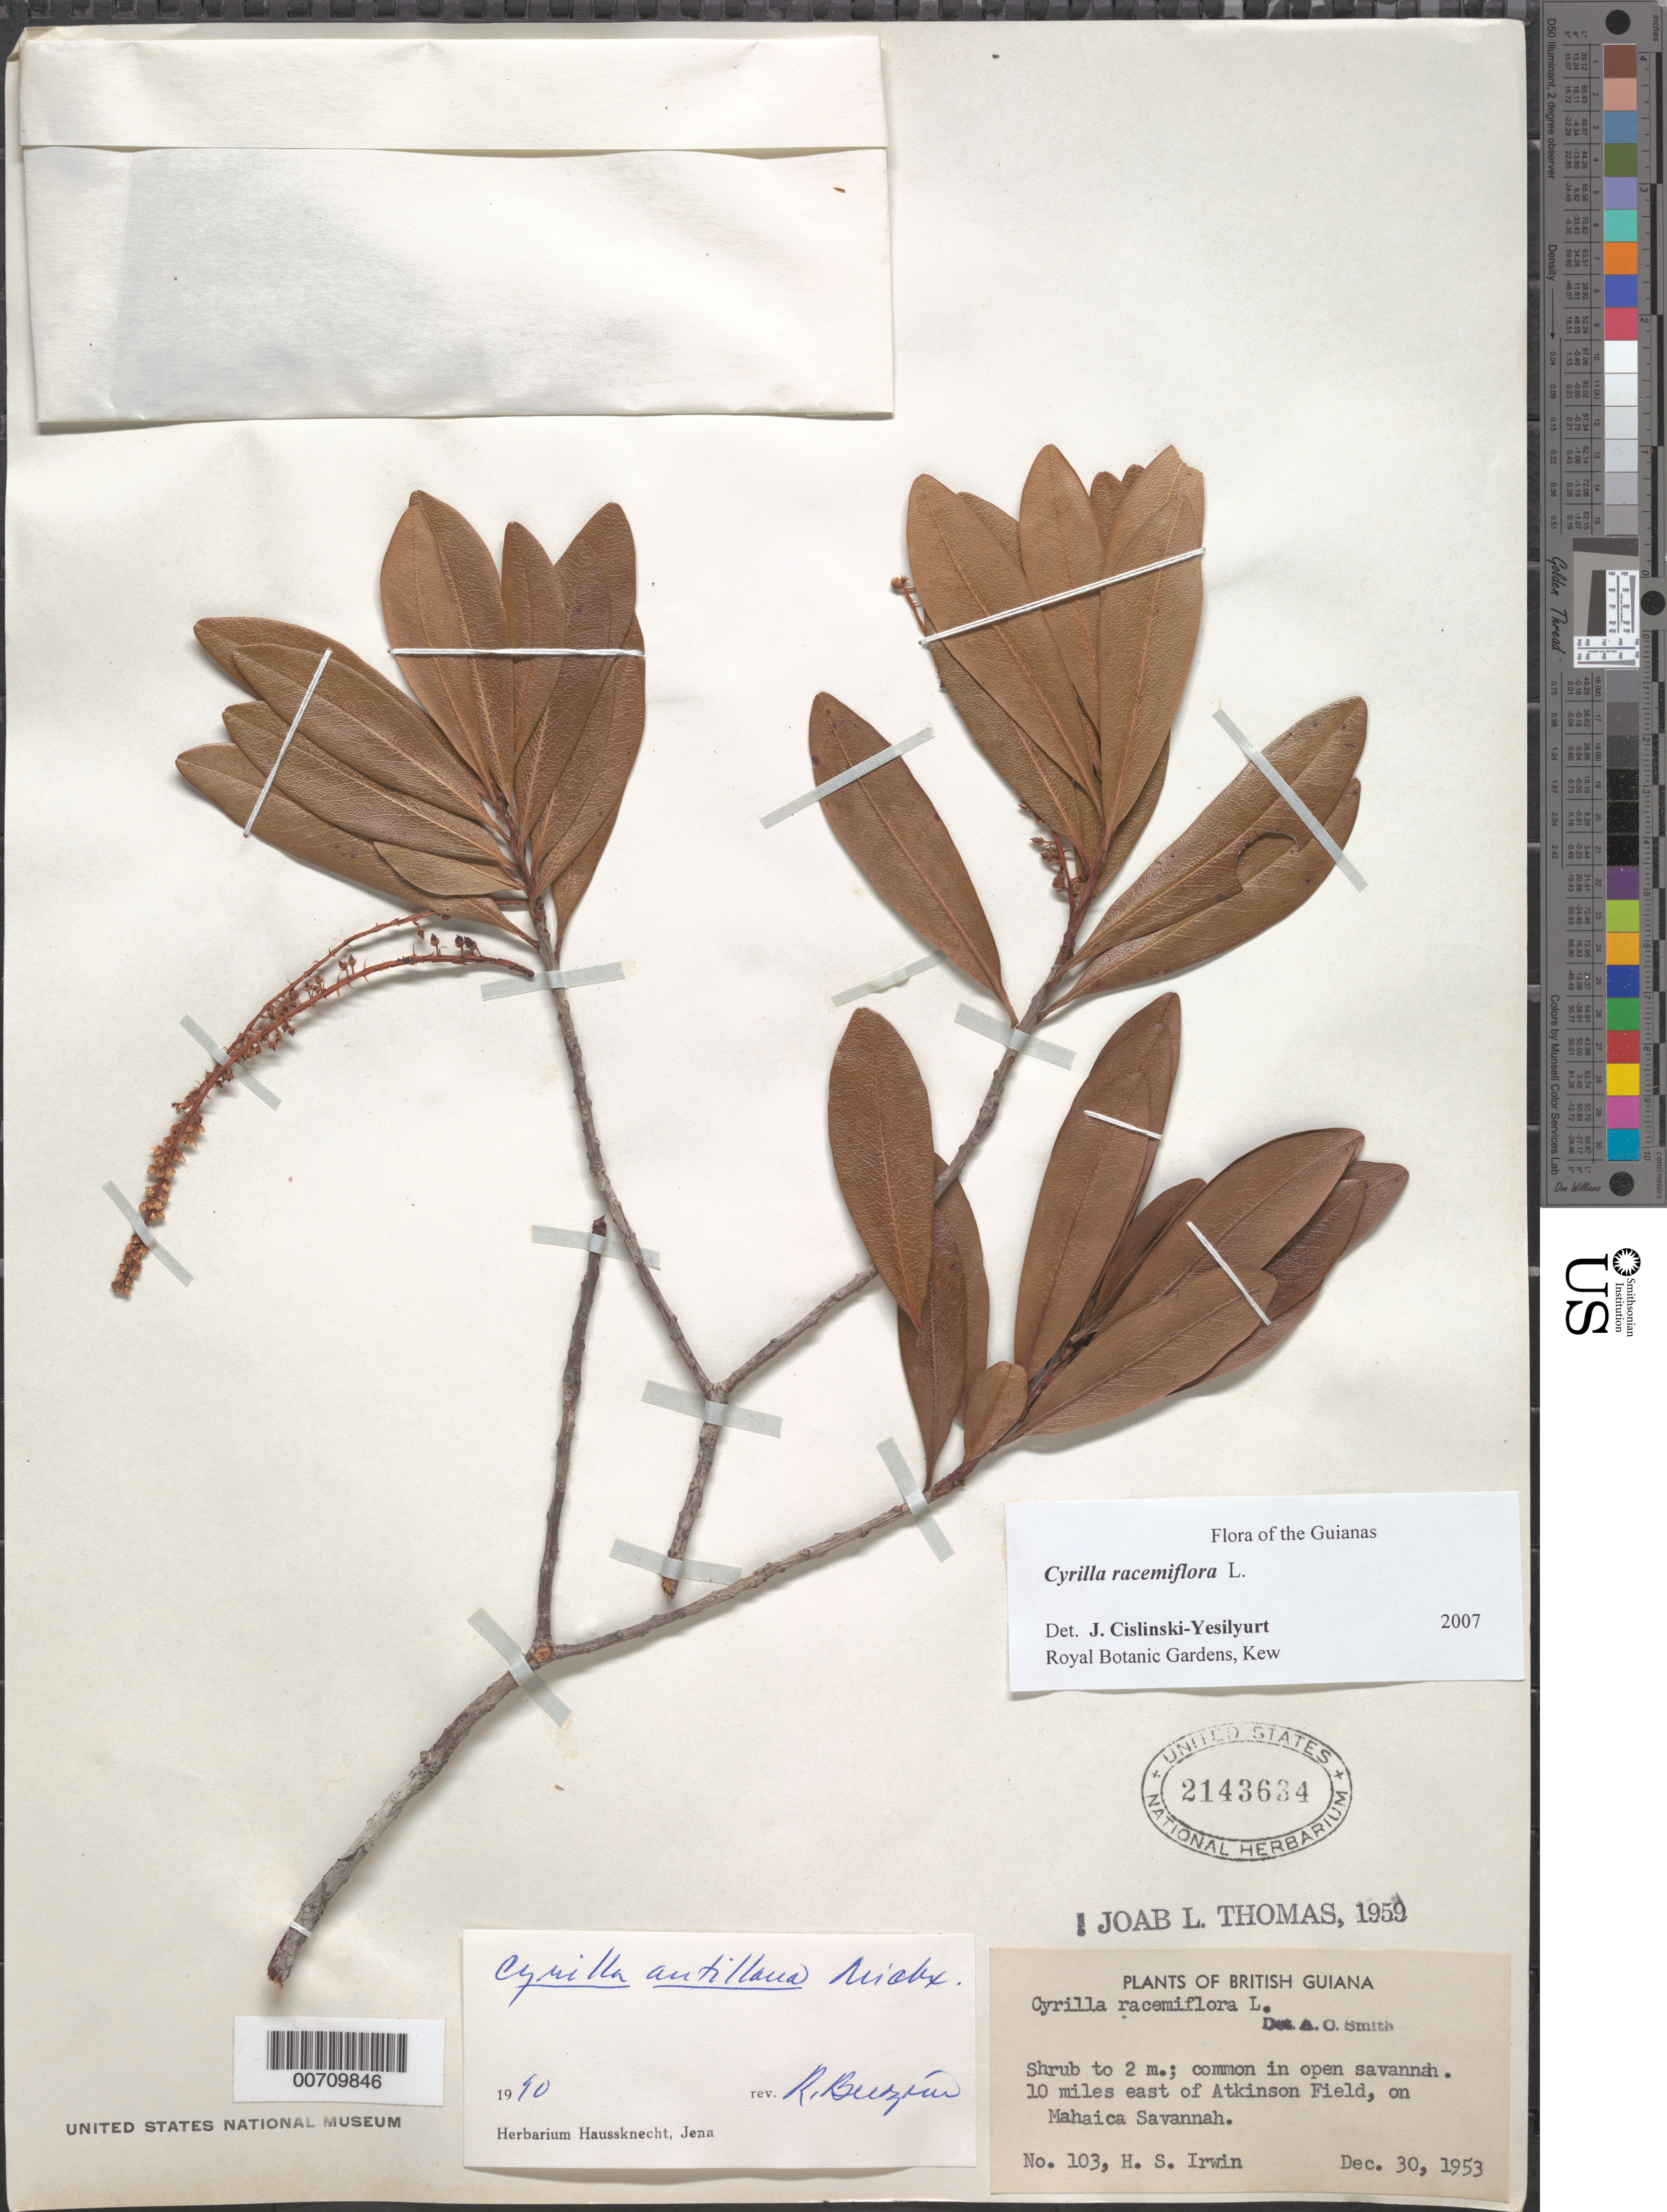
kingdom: Plantae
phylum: Tracheophyta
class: Magnoliopsida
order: Ericales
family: Cyrillaceae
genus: Cyrilla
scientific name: Cyrilla racemiflora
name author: L.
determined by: Yesilyurt, J. C.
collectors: H. Irwin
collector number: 103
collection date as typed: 30-Dec-53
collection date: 1953-12-30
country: Guyana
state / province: Demerara-Mahaica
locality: Atkinson Field, 10 mi E of, Mahaica Savanna, Demerara R.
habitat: Open savanna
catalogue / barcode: US 2143634